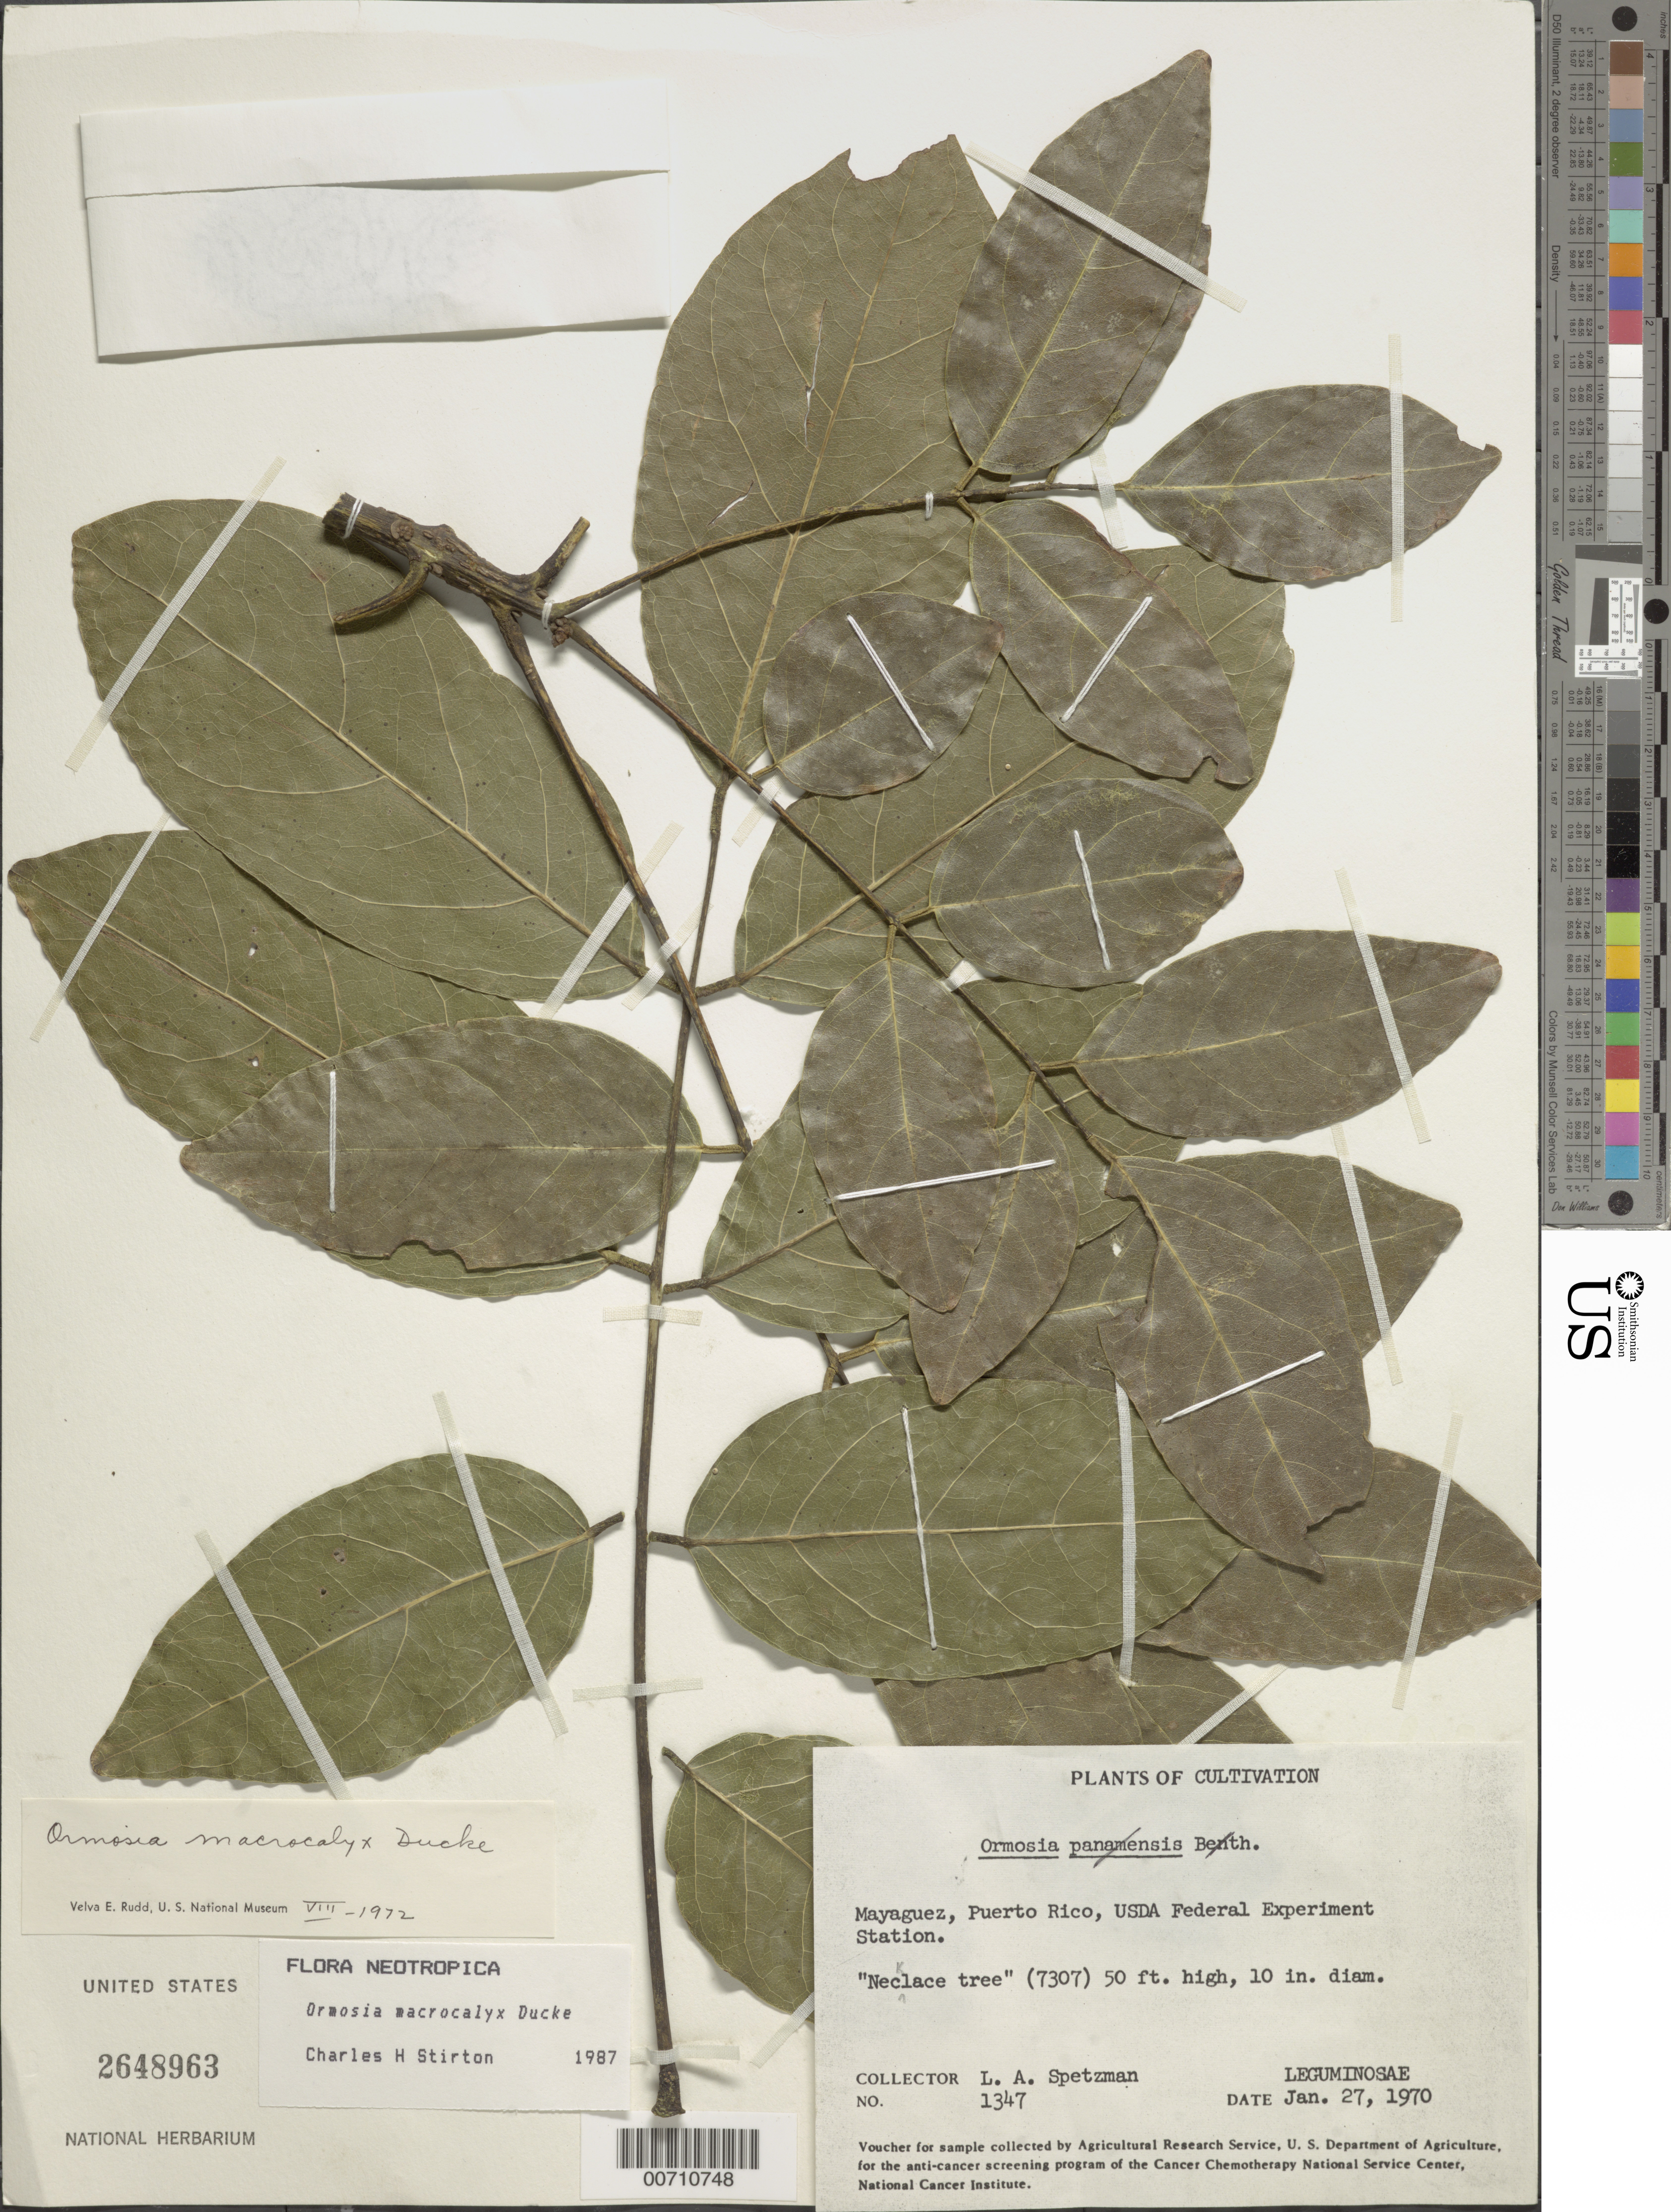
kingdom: Plantae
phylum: Tracheophyta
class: Magnoliopsida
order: Fabales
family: Fabaceae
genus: Ormosia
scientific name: Ormosia macrocalyx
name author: Ducke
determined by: Stirton, Charles H.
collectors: L. Spetzman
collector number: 1347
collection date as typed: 27 Jan 1970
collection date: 1970-01-27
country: Puerto Rico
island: Greater Antilles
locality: Mayaguez, USDA Fed. Exp. Station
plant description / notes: Common name: Necklace tree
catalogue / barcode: US 2648963